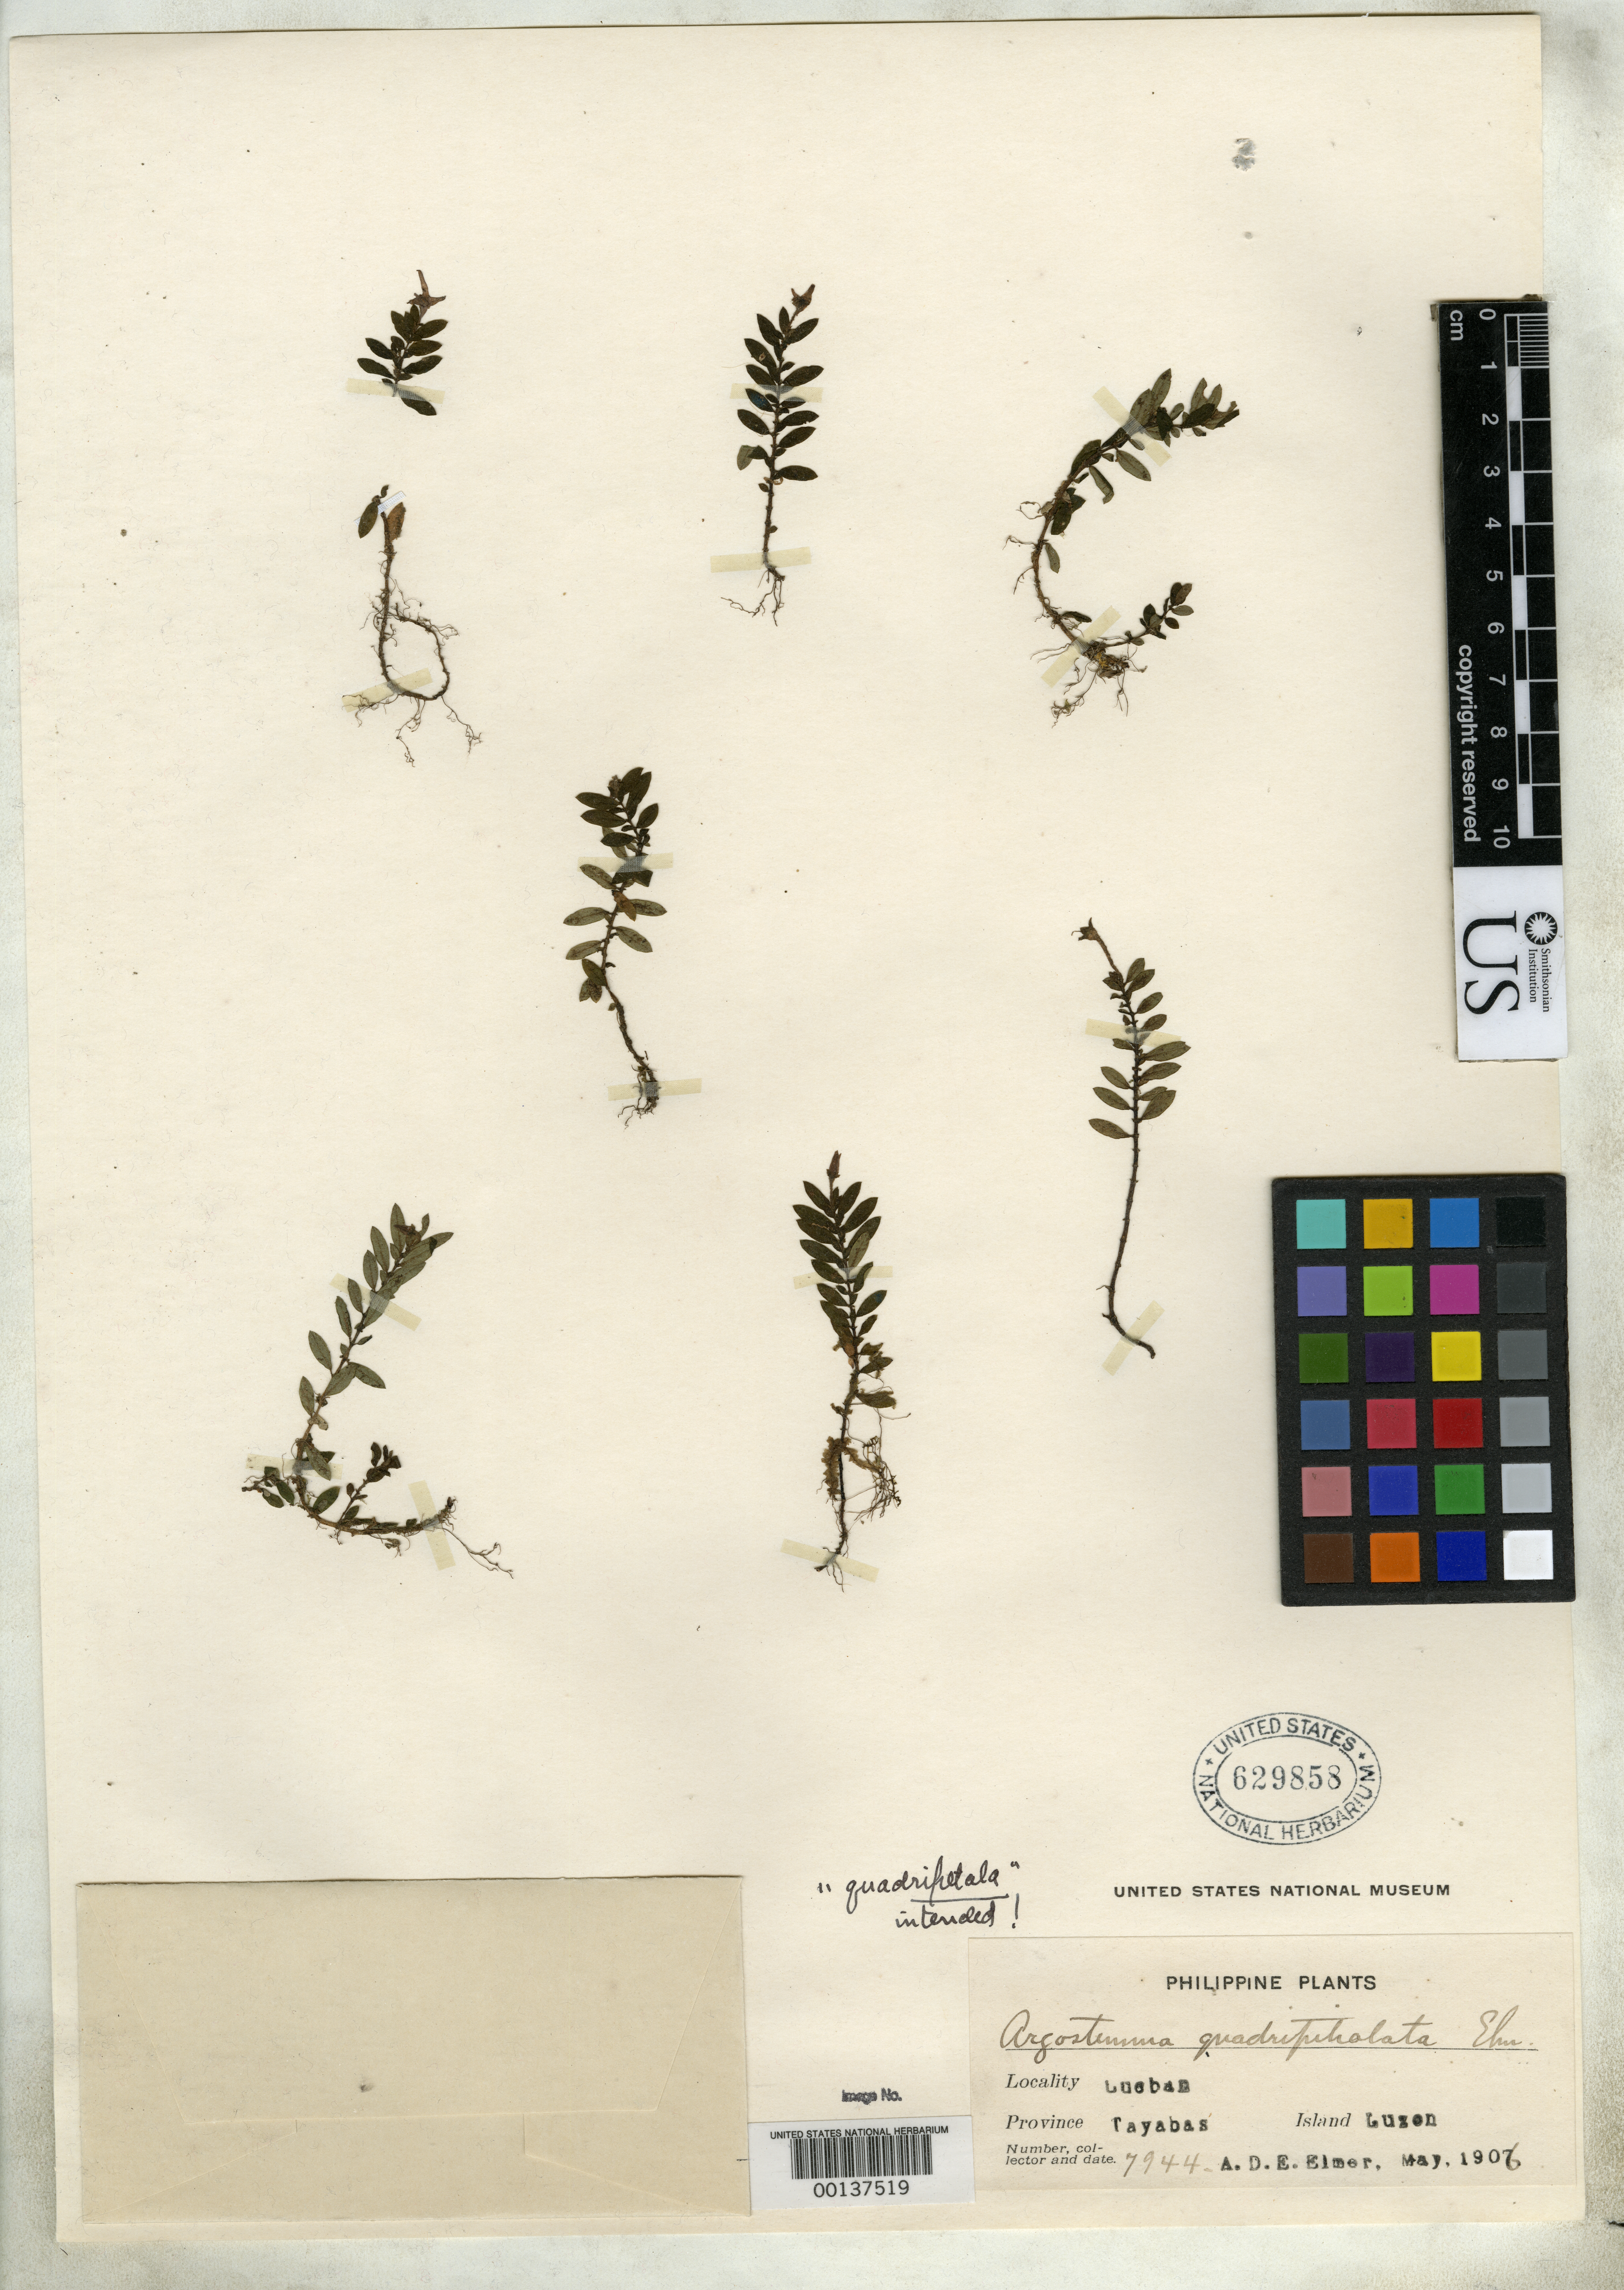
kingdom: Plantae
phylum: Tracheophyta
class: Magnoliopsida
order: Gentianales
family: Rubiaceae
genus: Argostemma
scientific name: Argostemma quadripetiolata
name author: Elmer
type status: Isotype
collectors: A. D. E. Elmer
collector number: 7944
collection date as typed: Apr 1906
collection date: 1906-04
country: Philippines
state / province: Calabarzon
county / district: Quezon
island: Luzon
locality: Mt. Banahao.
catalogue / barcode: US 629858